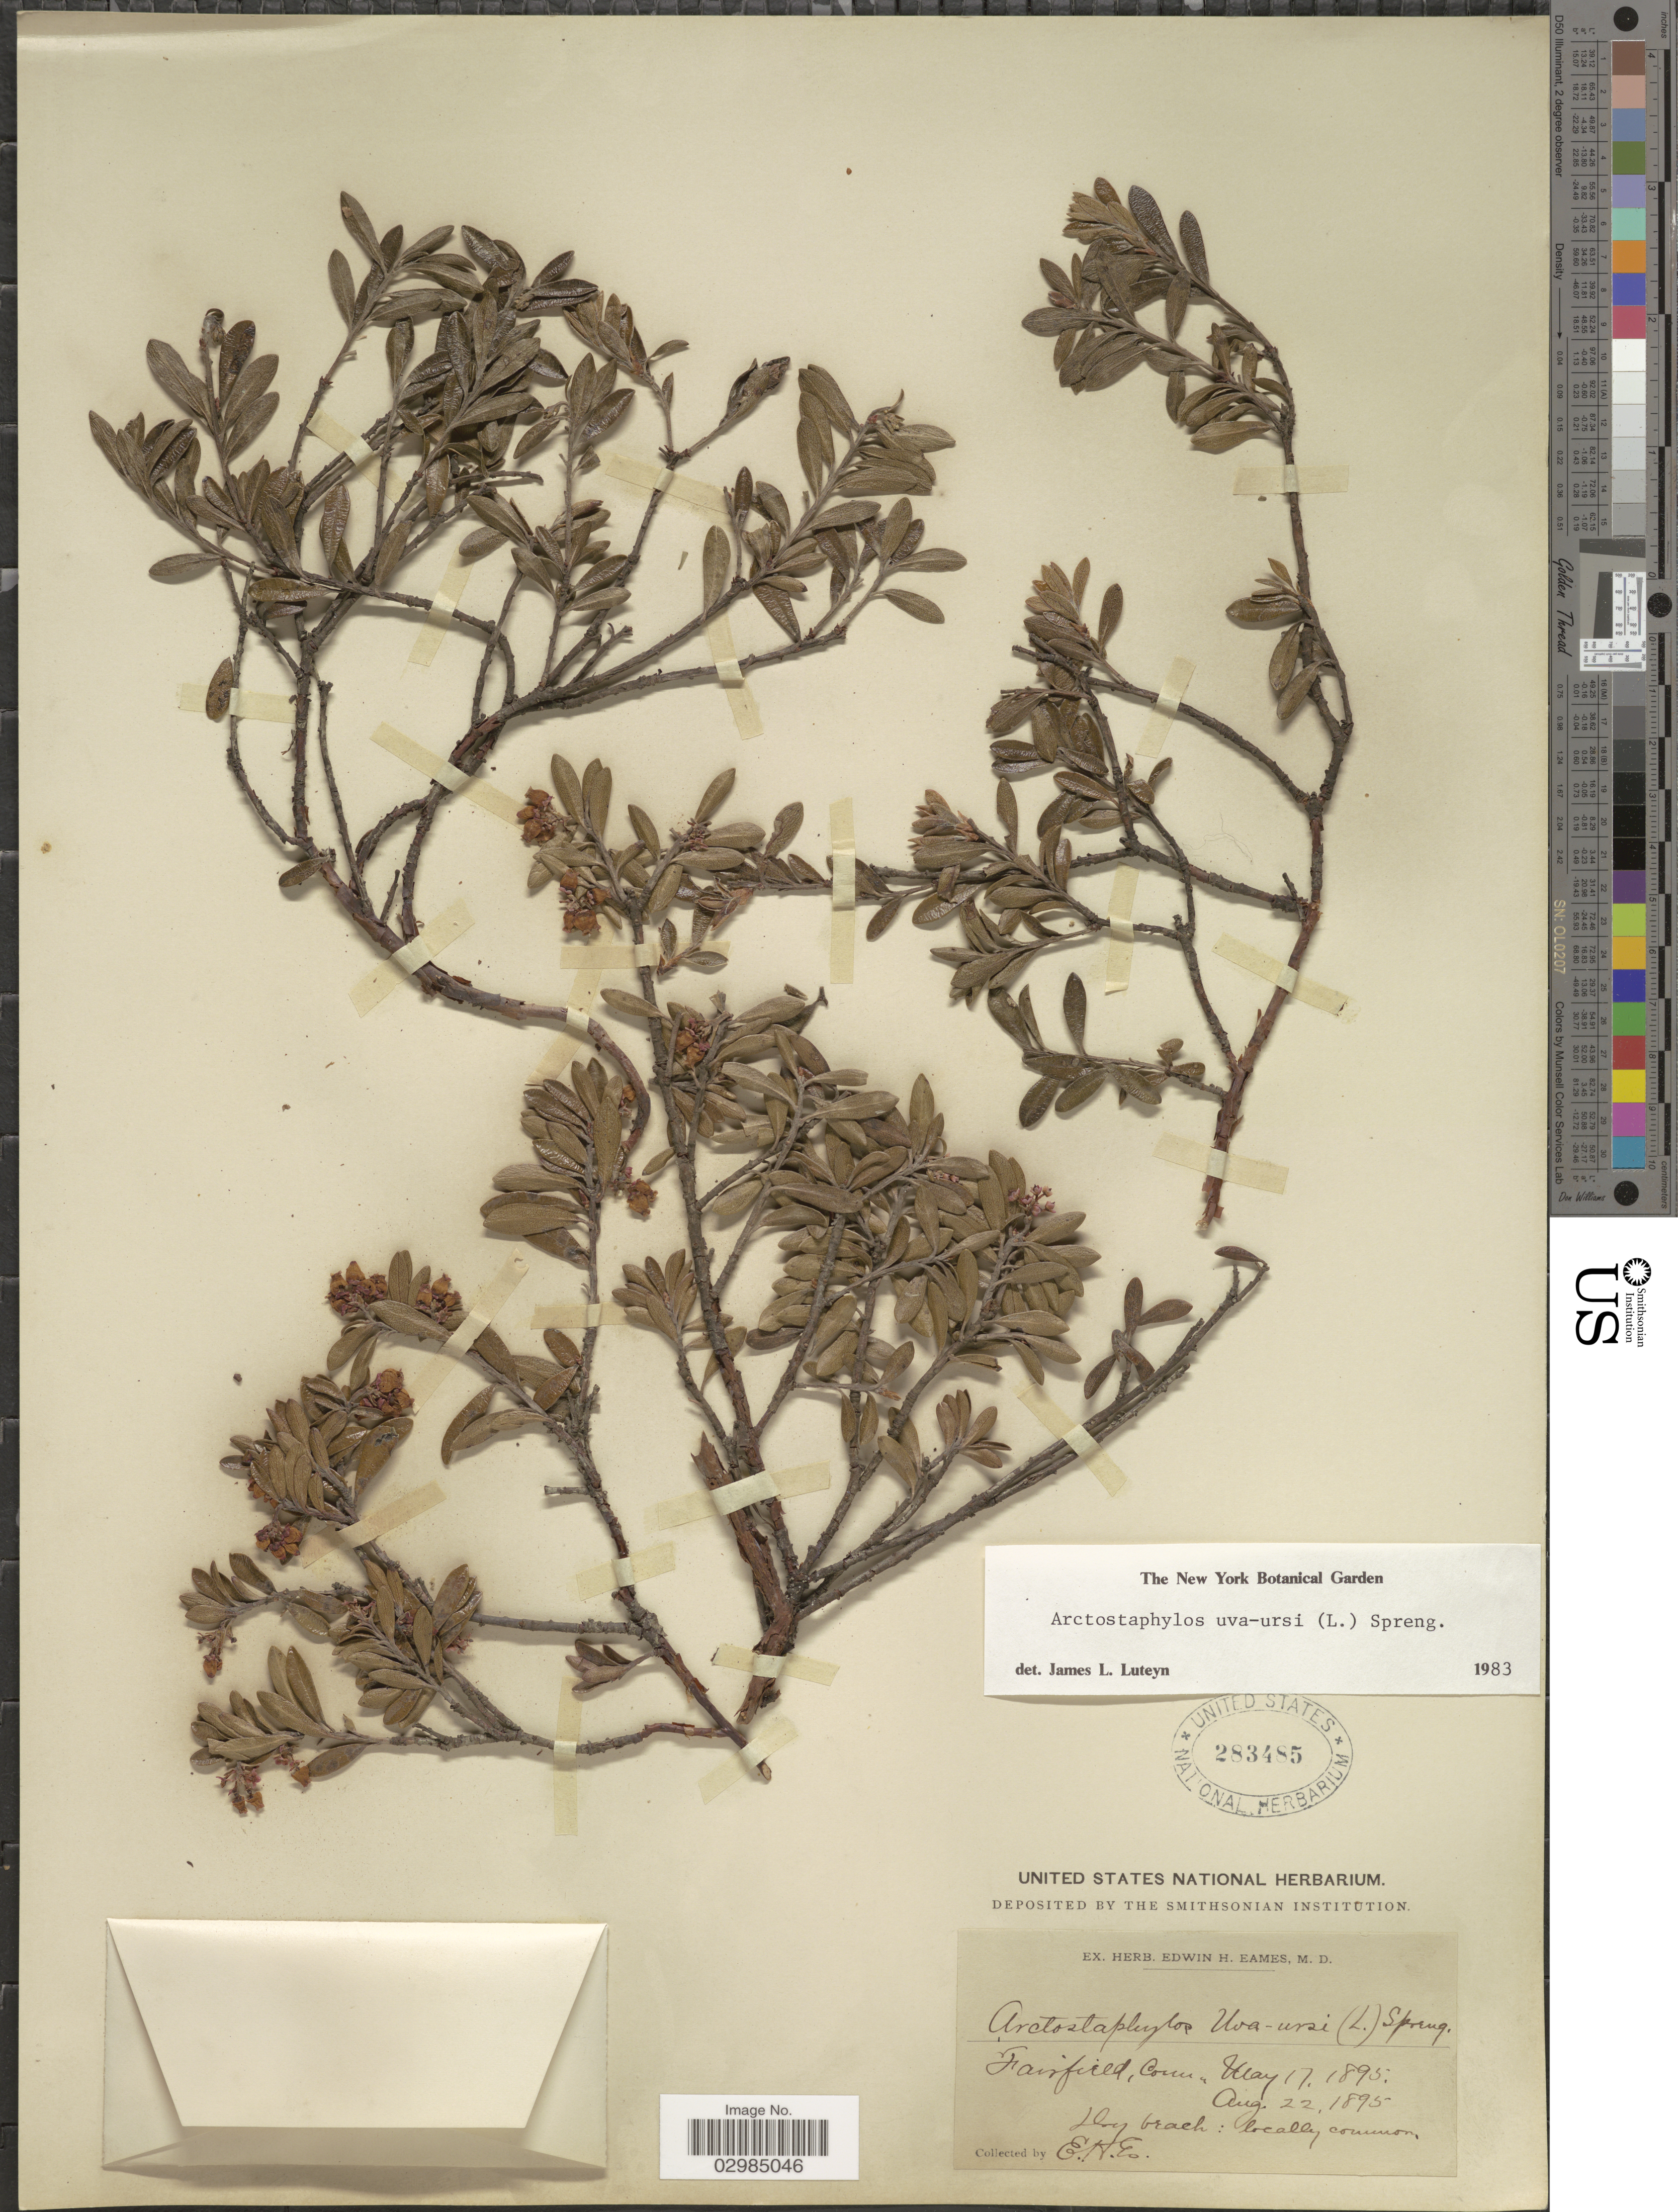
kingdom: Plantae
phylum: Tracheophyta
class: Magnoliopsida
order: Ericales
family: Ericaceae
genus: Arctostaphylos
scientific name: Arctostaphylos uva-ursi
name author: (L.) Spreng.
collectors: E. H. Eames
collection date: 1895-05-17/1895-08-22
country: United States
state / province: Connecticut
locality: Fairfield.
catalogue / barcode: US 283485